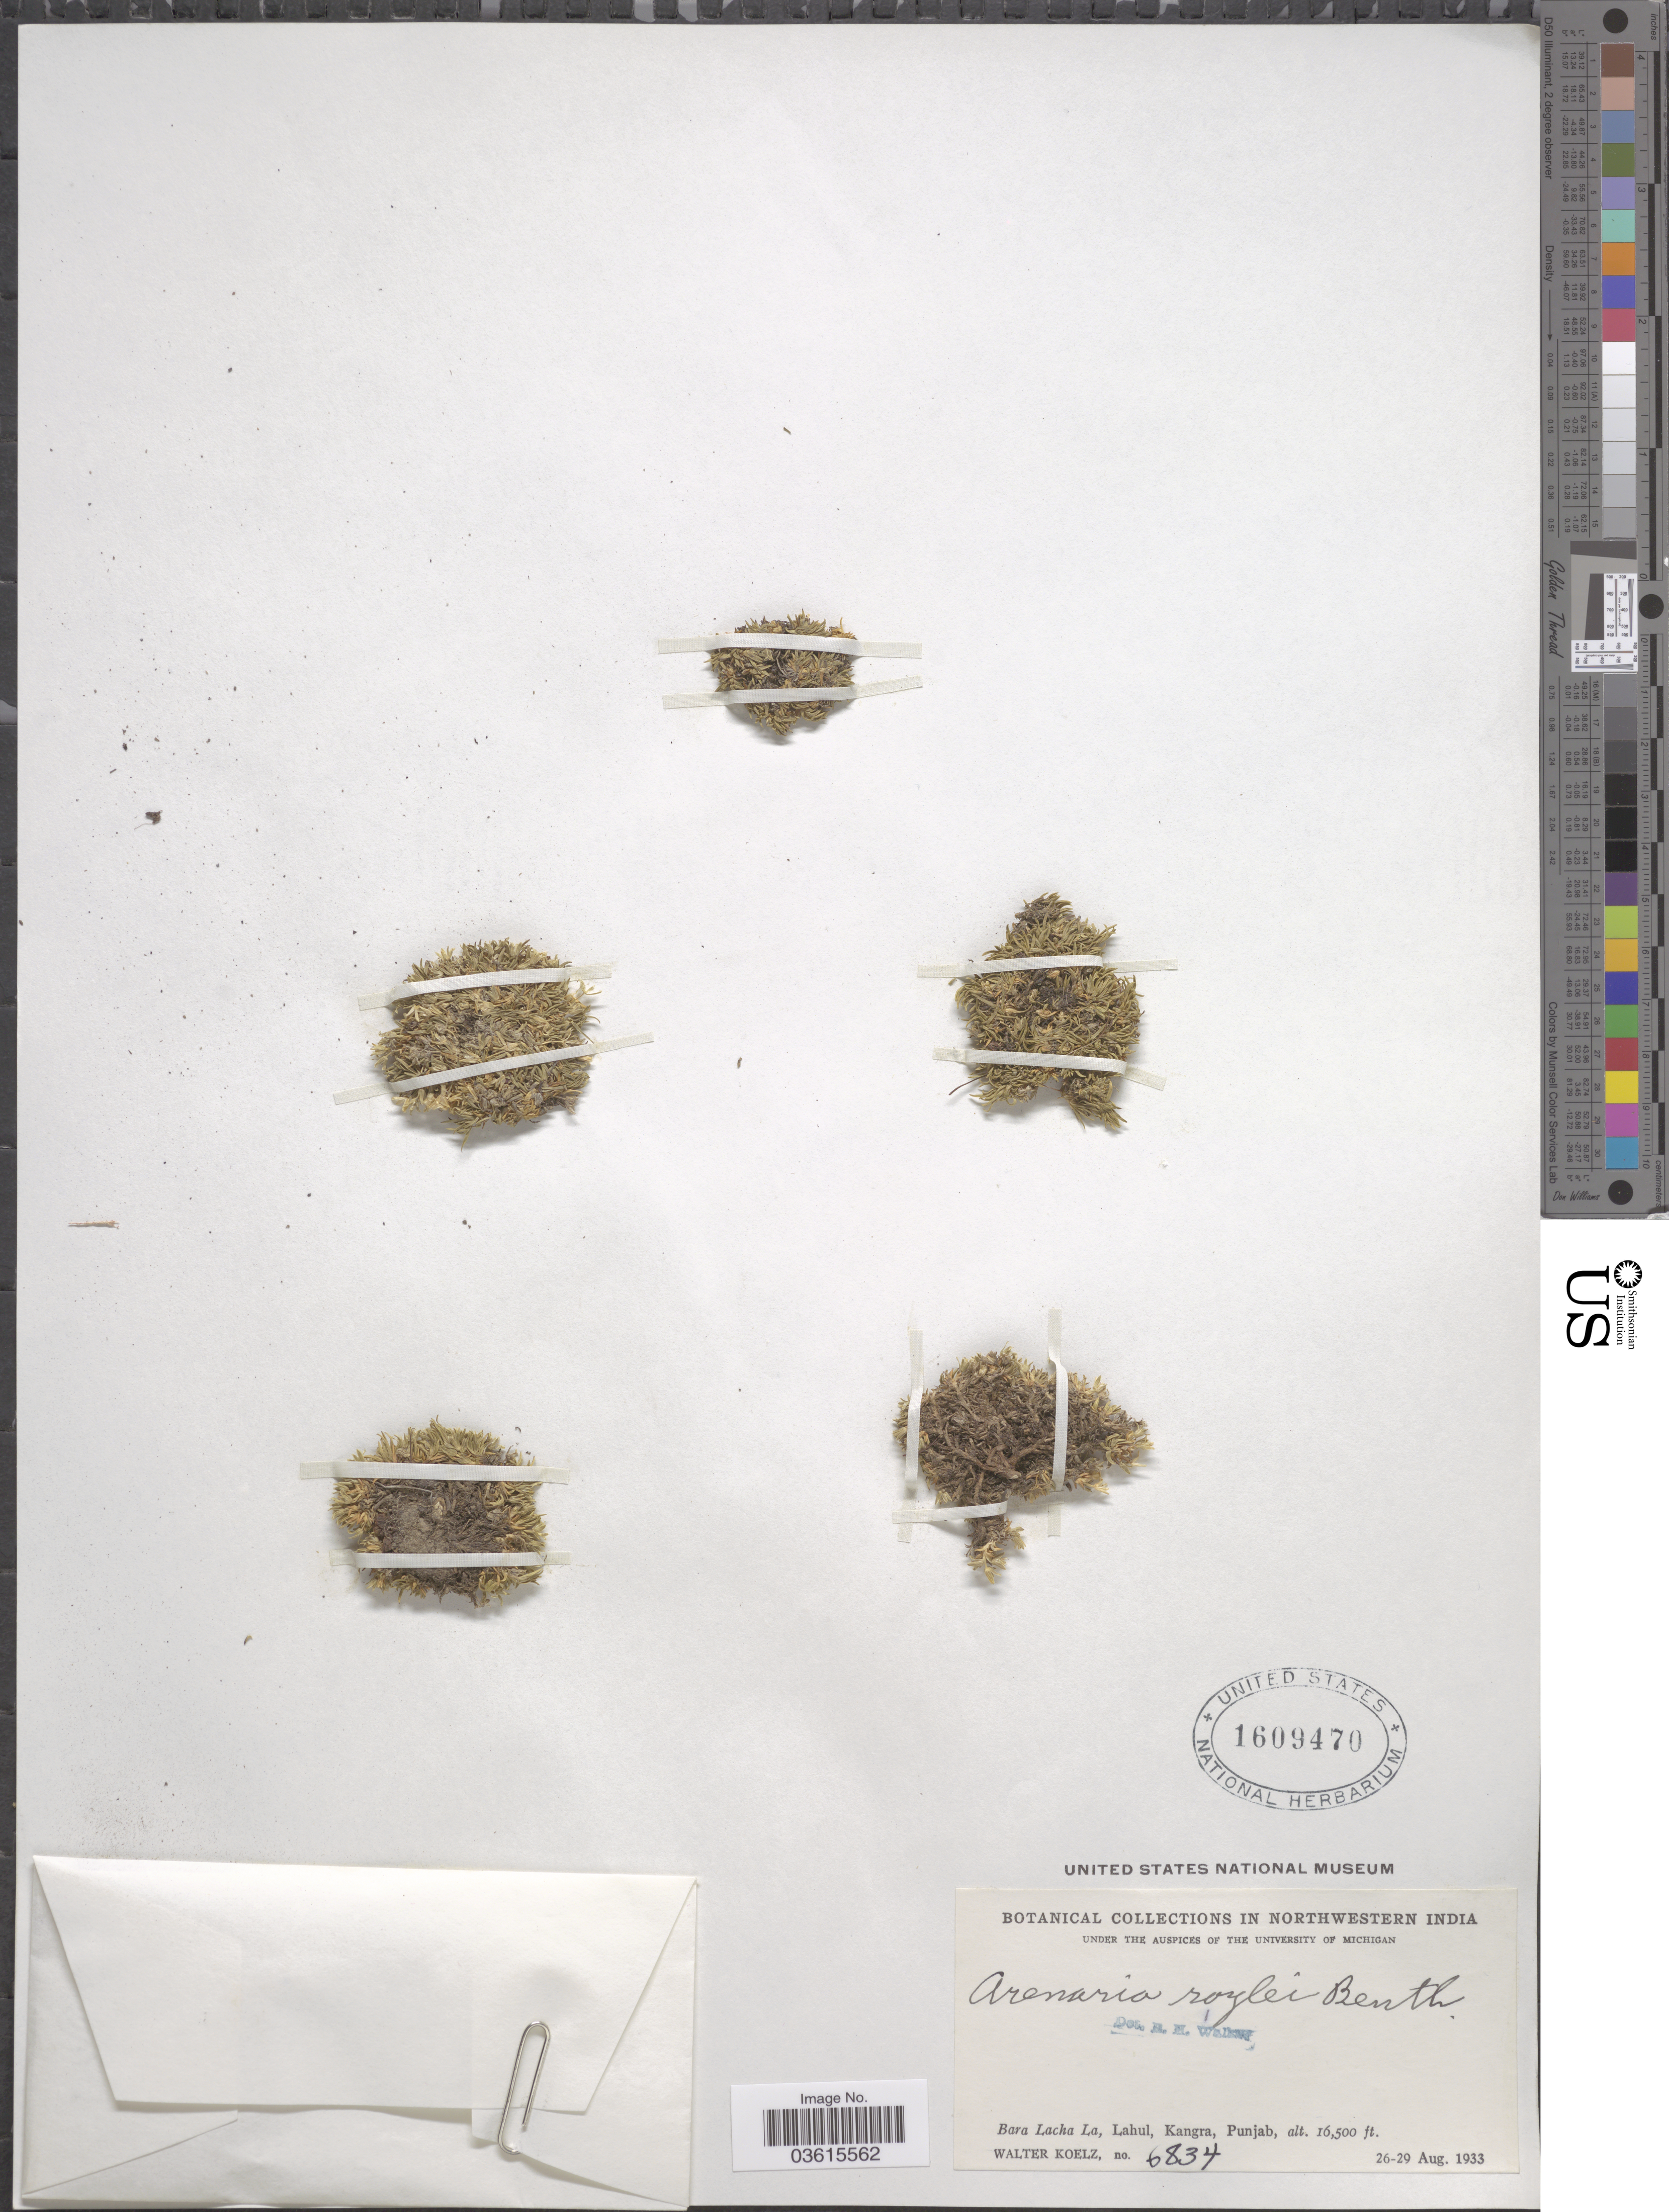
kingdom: Plantae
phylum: Tracheophyta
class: Magnoliopsida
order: Caryophyllales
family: Caryophyllaceae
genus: Cherleria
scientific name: Cherleria biflora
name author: (L.) A.J. Moore & Dillenb.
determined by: Strong, Mark T., (BOT), Smithsonian Institution - National Museum of Natural History (UNITED STATES)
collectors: W. N. Koelz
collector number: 6834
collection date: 1933-08-26/1933-08-29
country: India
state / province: Punjab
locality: In northwestern India. Bara Lacha La, Lahul, Kangra.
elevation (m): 5029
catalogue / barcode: US 1609470